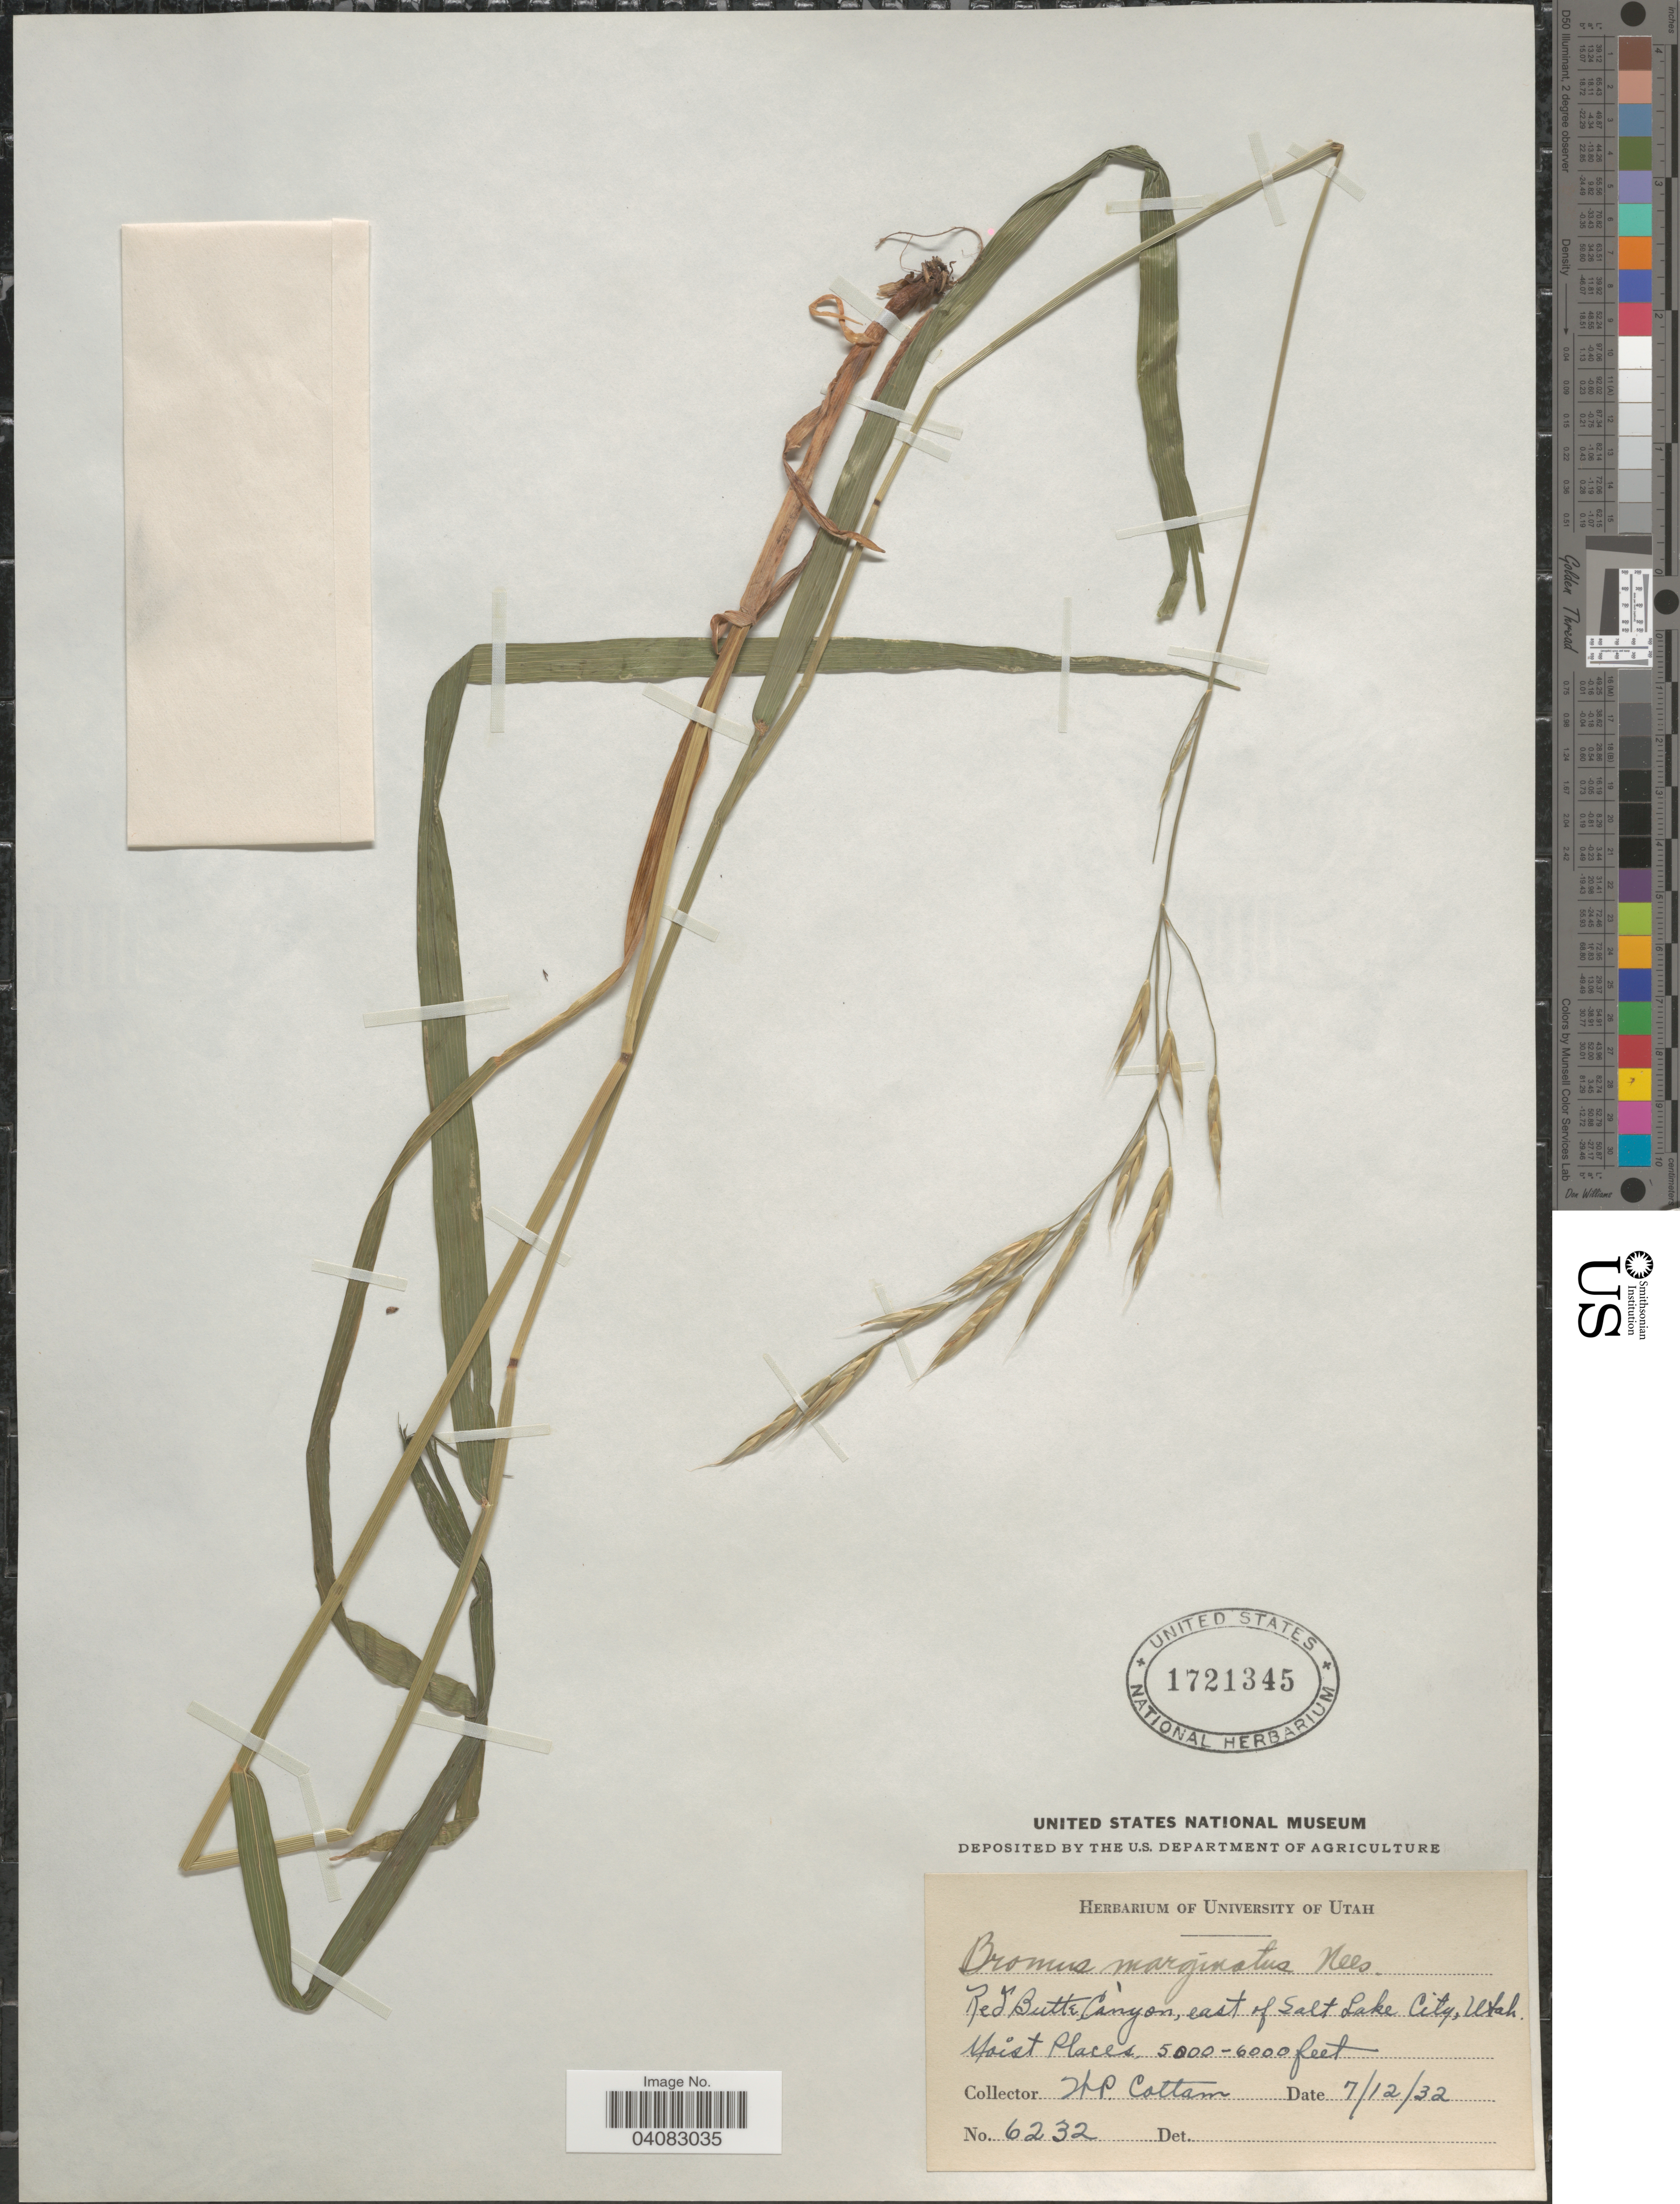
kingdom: Plantae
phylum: Tracheophyta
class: Liliopsida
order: Poales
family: Poaceae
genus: Bromus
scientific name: Bromus marginatus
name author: Nees ex Steud.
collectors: W. Cottam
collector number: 6232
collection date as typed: Transcribed d/m/y: 12/7/32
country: United States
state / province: Utah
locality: Red Butte Canyon, east of Salt Lake City.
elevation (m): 1524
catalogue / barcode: US 1721345